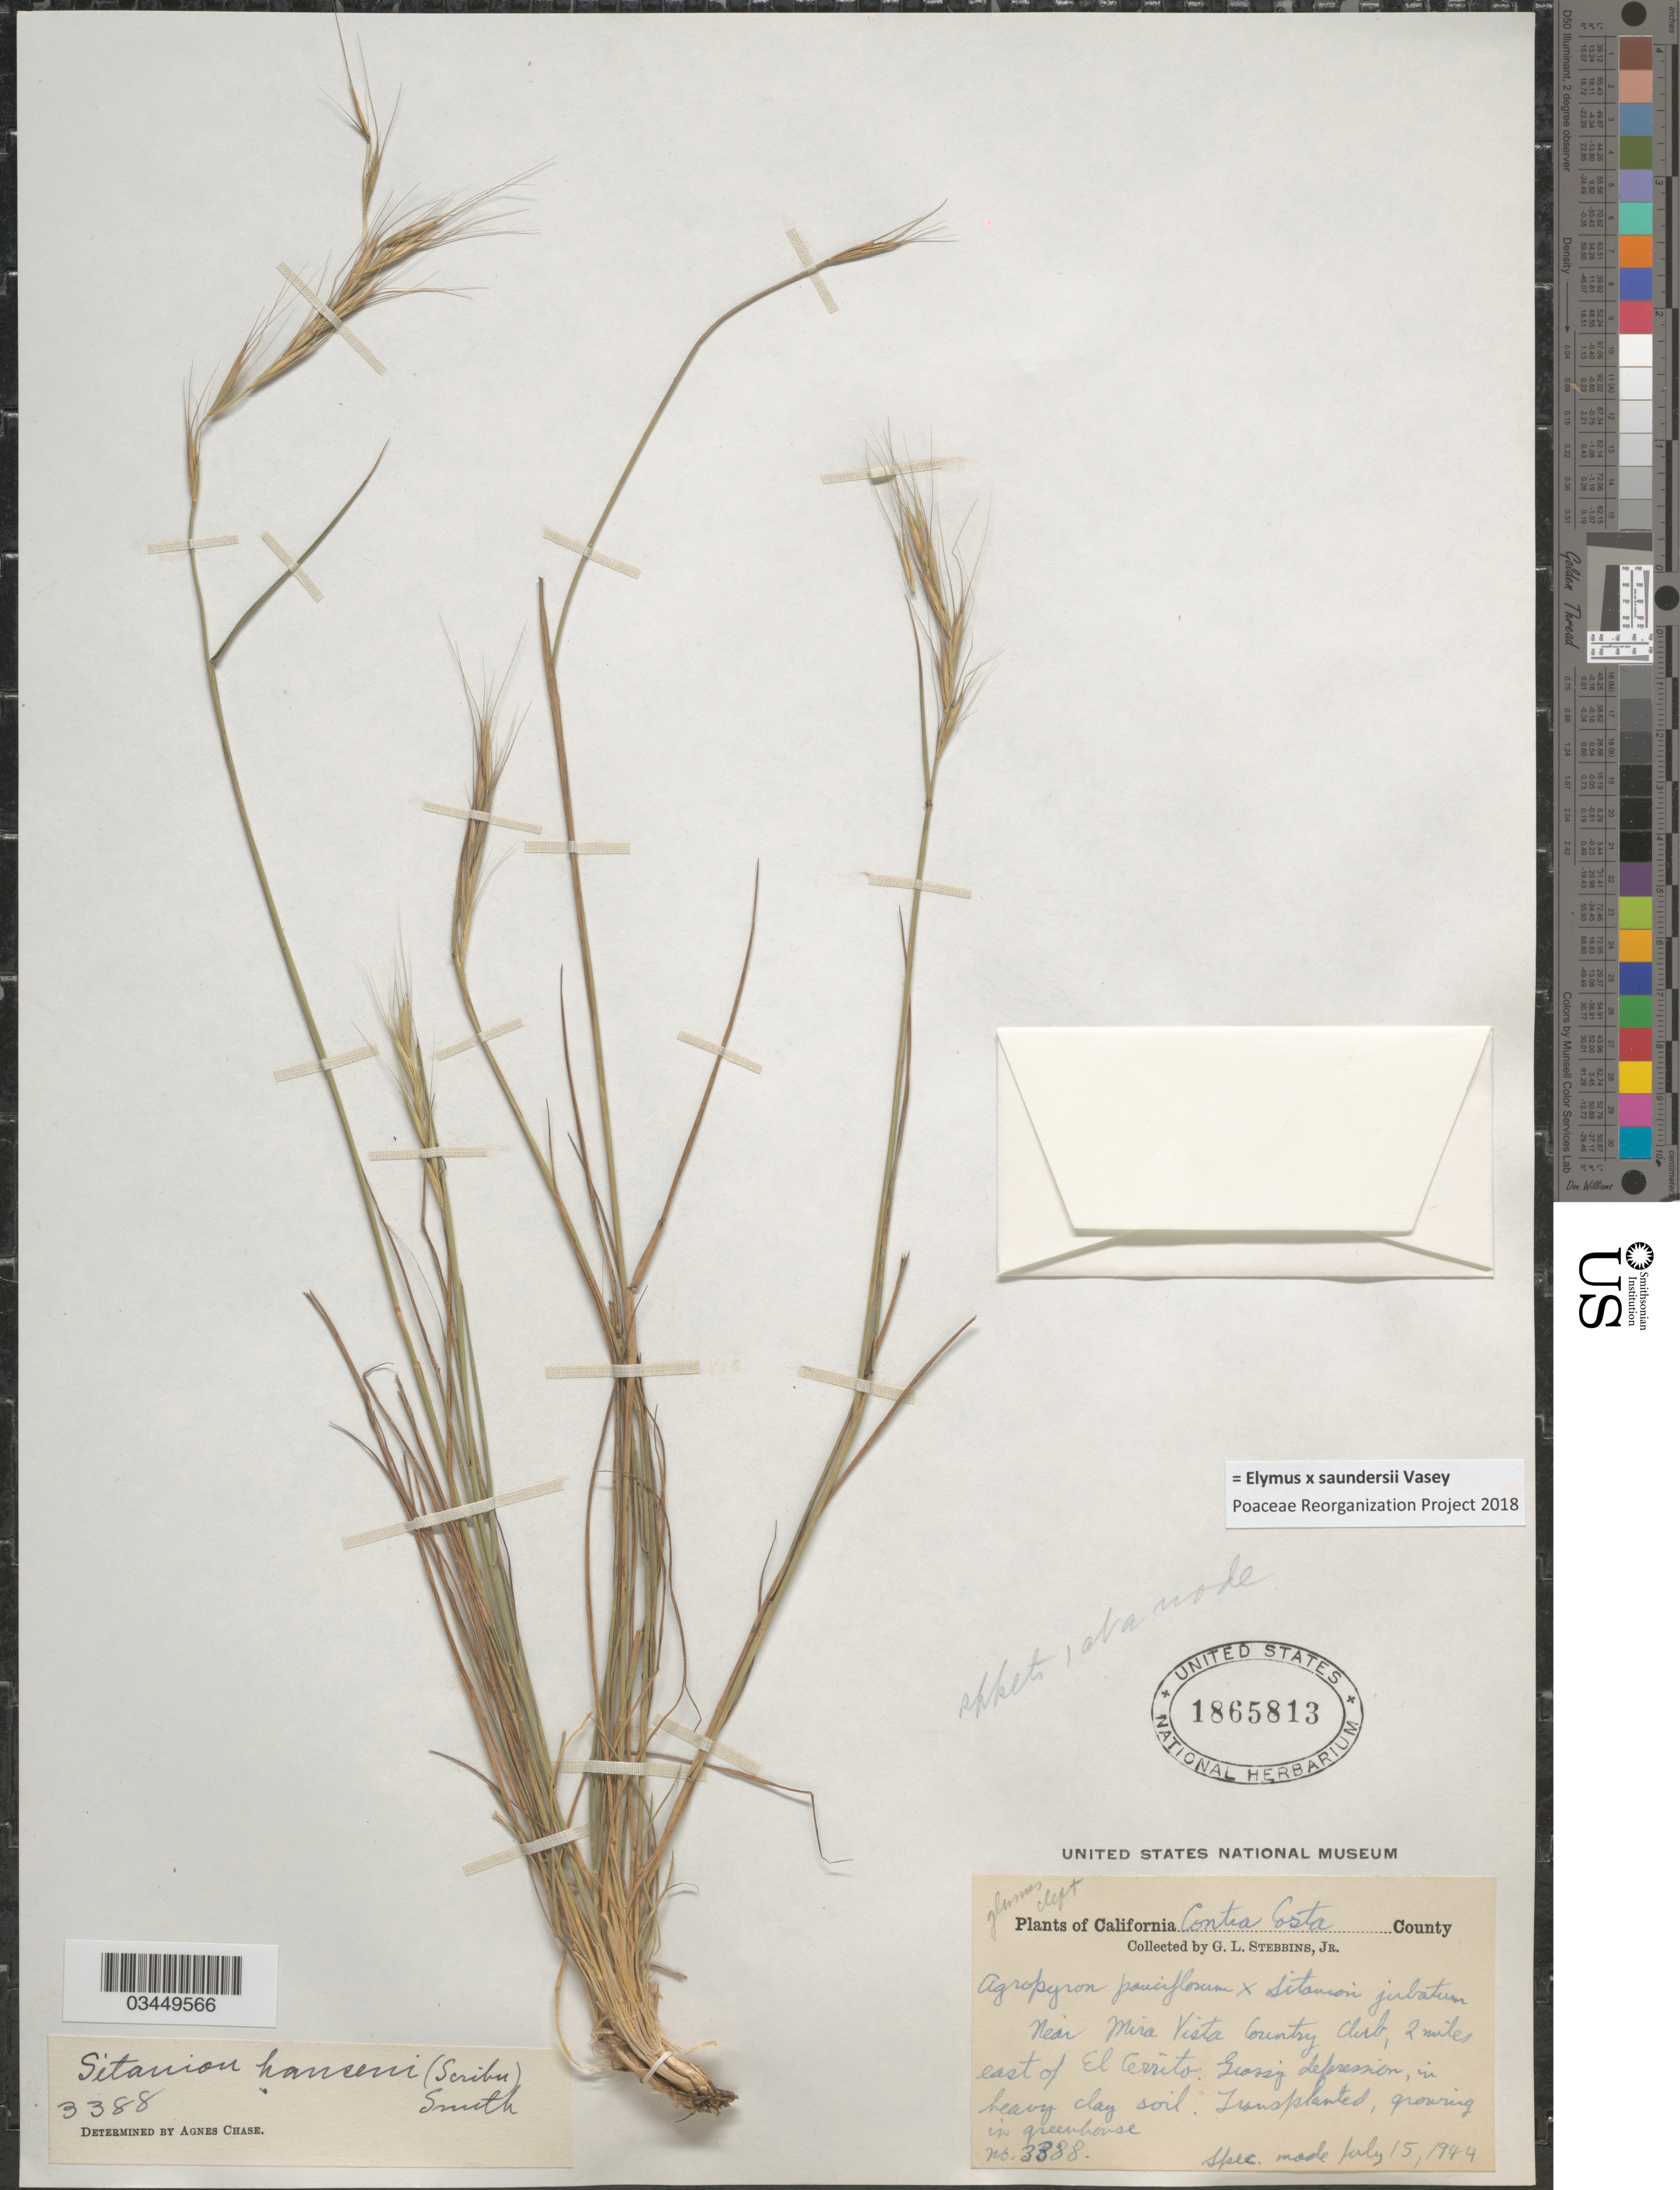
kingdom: Plantae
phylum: Tracheophyta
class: Liliopsida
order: Poales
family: Poaceae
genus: Elymus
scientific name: Elymus x saundersii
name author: Vasey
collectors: G. L. Stebbins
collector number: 3388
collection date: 1944-07-15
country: United States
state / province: California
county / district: Contra Costa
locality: Contra Costa County. Near Mira Vista Country Club, 2 miles east of El Cerrito.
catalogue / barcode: US 1865813